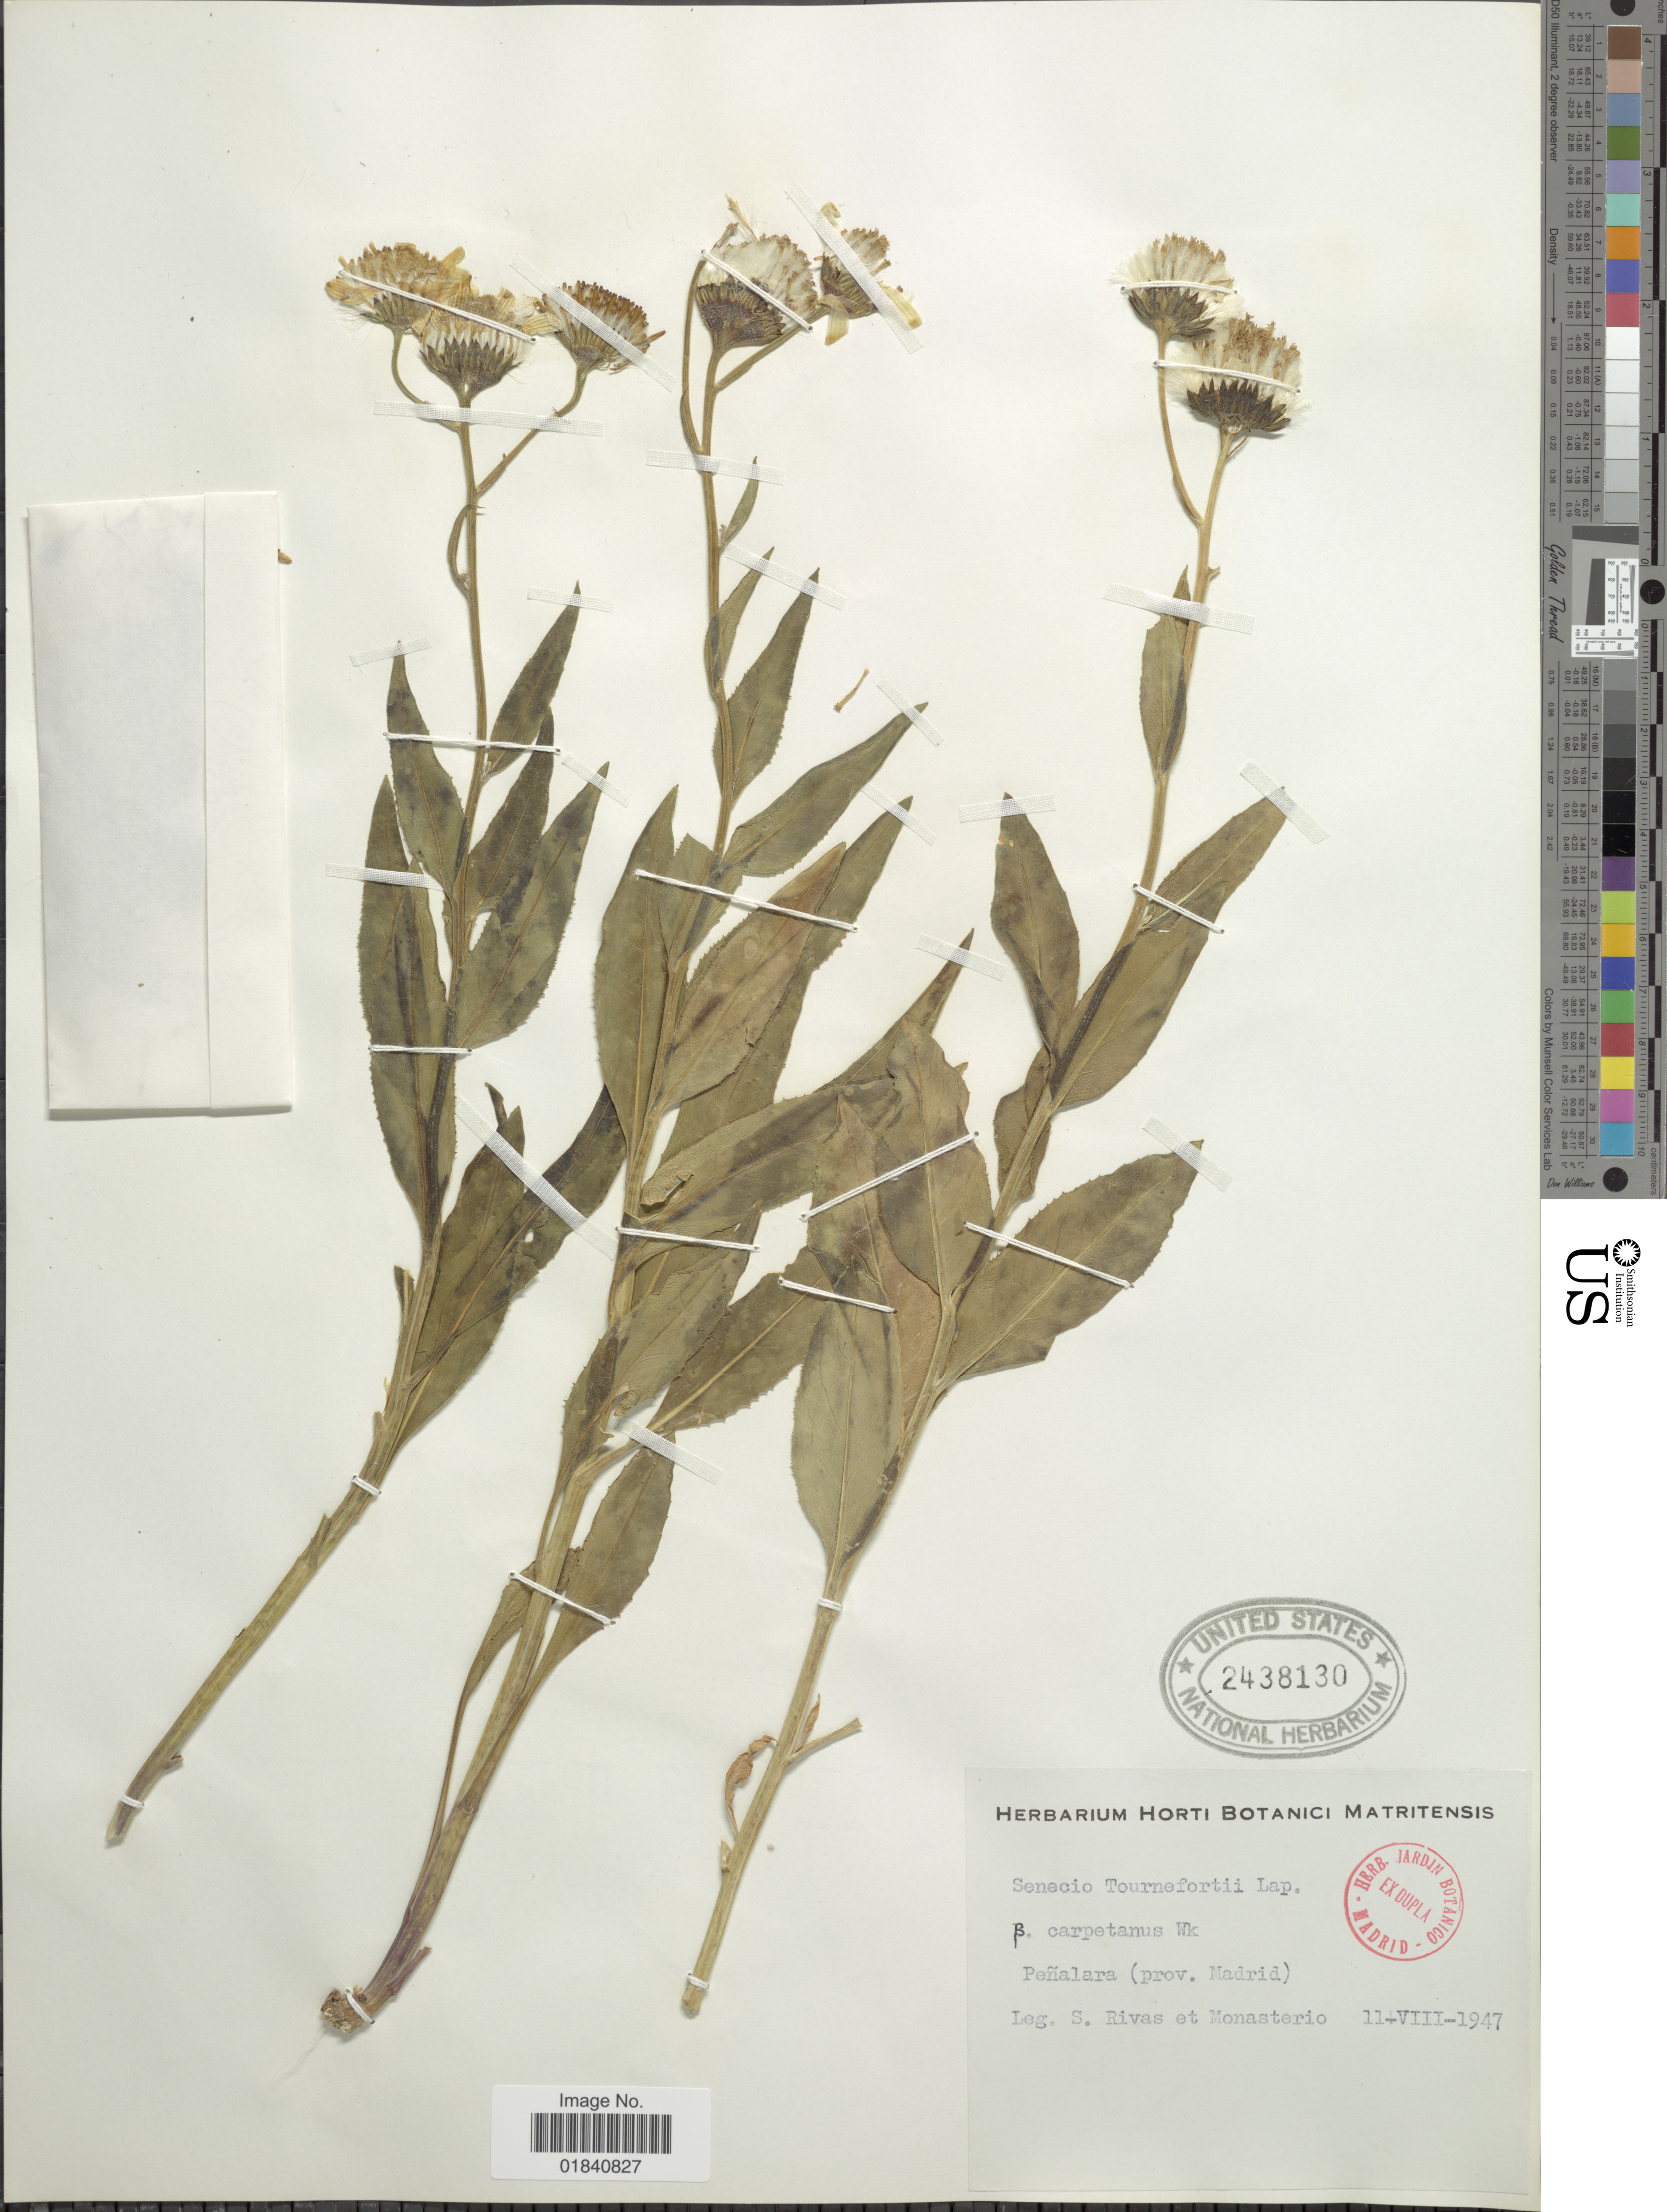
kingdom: Plantae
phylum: Tracheophyta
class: Magnoliopsida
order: Asterales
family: Asteraceae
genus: Senecio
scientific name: Senecio pyrenaicus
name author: L.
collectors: S. Rivas & Monasterio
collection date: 1947-08-11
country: Spain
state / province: Madrid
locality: Peñalara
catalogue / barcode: US 2438130